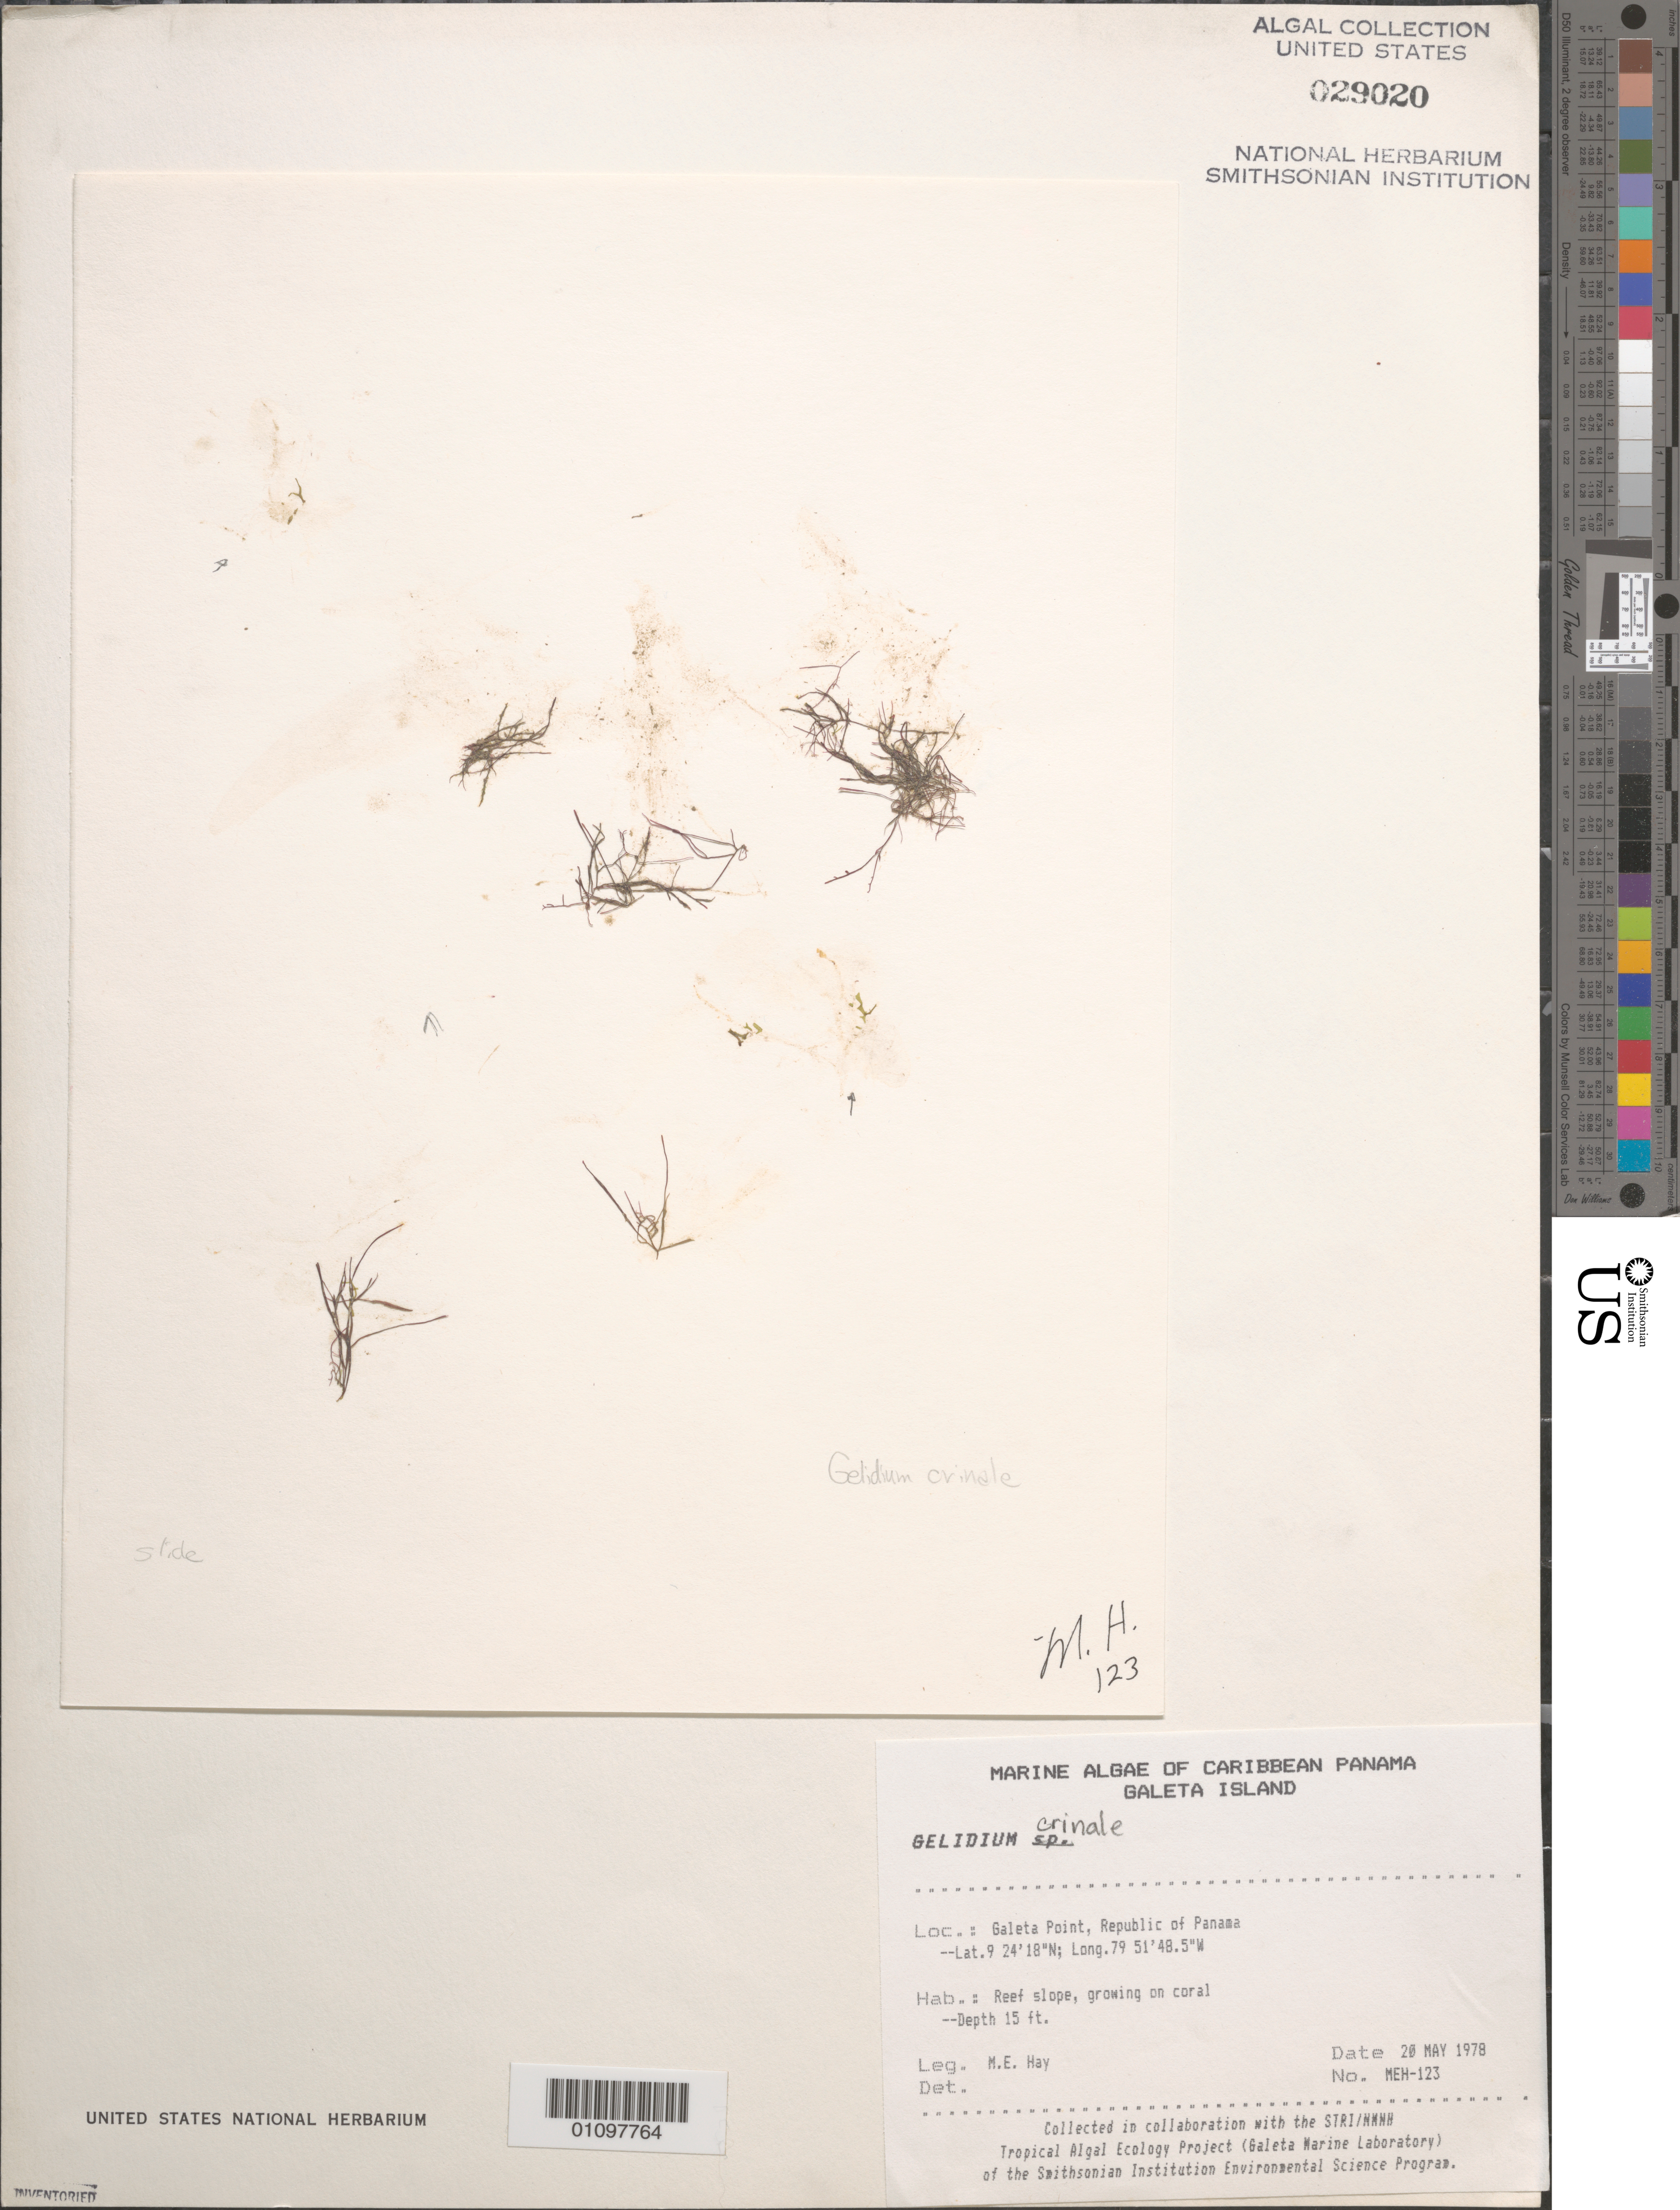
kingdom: Plantae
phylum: Rhodophyta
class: Florideophyceae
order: Gelidiales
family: Gelidiaceae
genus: Gelidium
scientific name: Gelidium crinale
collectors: M. E. Hay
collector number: MEH-123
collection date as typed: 20 May 1978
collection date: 1978-05-20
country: Panama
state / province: Colón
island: Galeta Island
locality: Galeta Point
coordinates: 9 24' 18" N, 79 51' 48.5" W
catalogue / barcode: US 29020